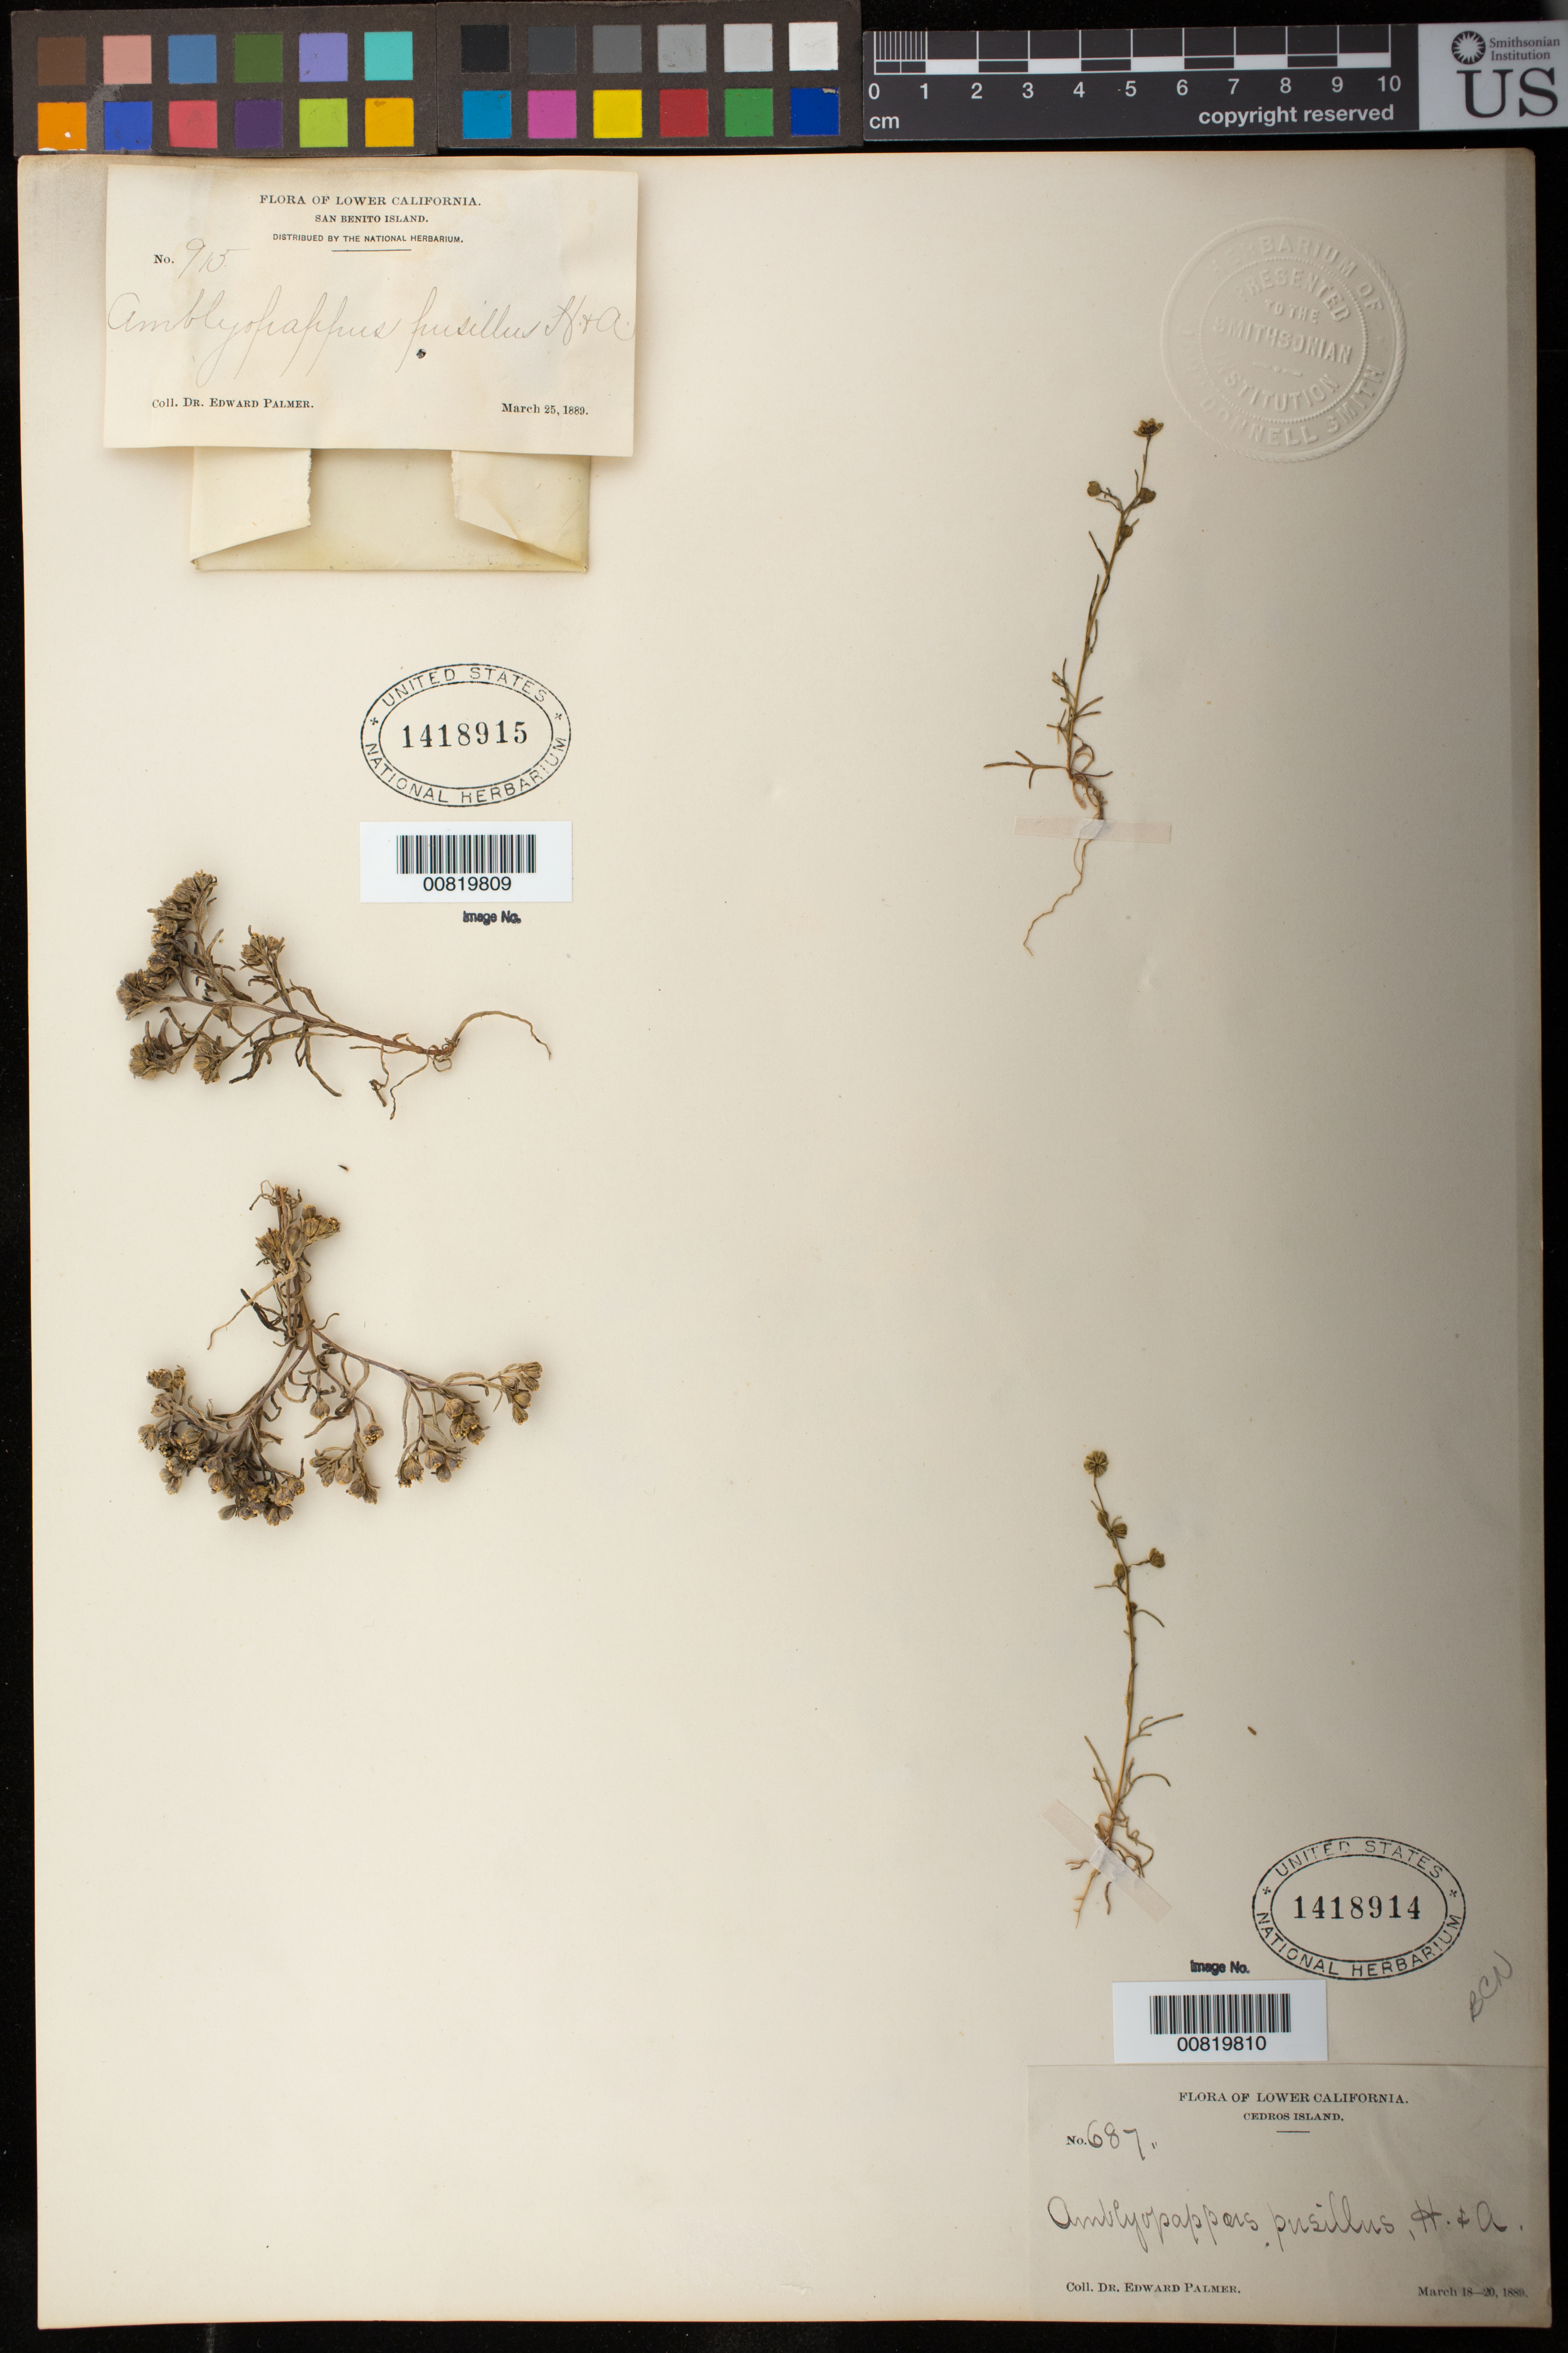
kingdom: Plantae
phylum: Tracheophyta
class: Magnoliopsida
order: Asterales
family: Asteraceae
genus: Amblyopappus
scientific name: Amblyopappus pusillus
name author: Hook. & Arn.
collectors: E. Palmer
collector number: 687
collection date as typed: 18 Mar 1889 to 20 Mar 1889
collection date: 1889-03-18/1889-03-20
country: Mexico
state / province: Baja California Norte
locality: Cedros Island, Baja California.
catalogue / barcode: US 1418914